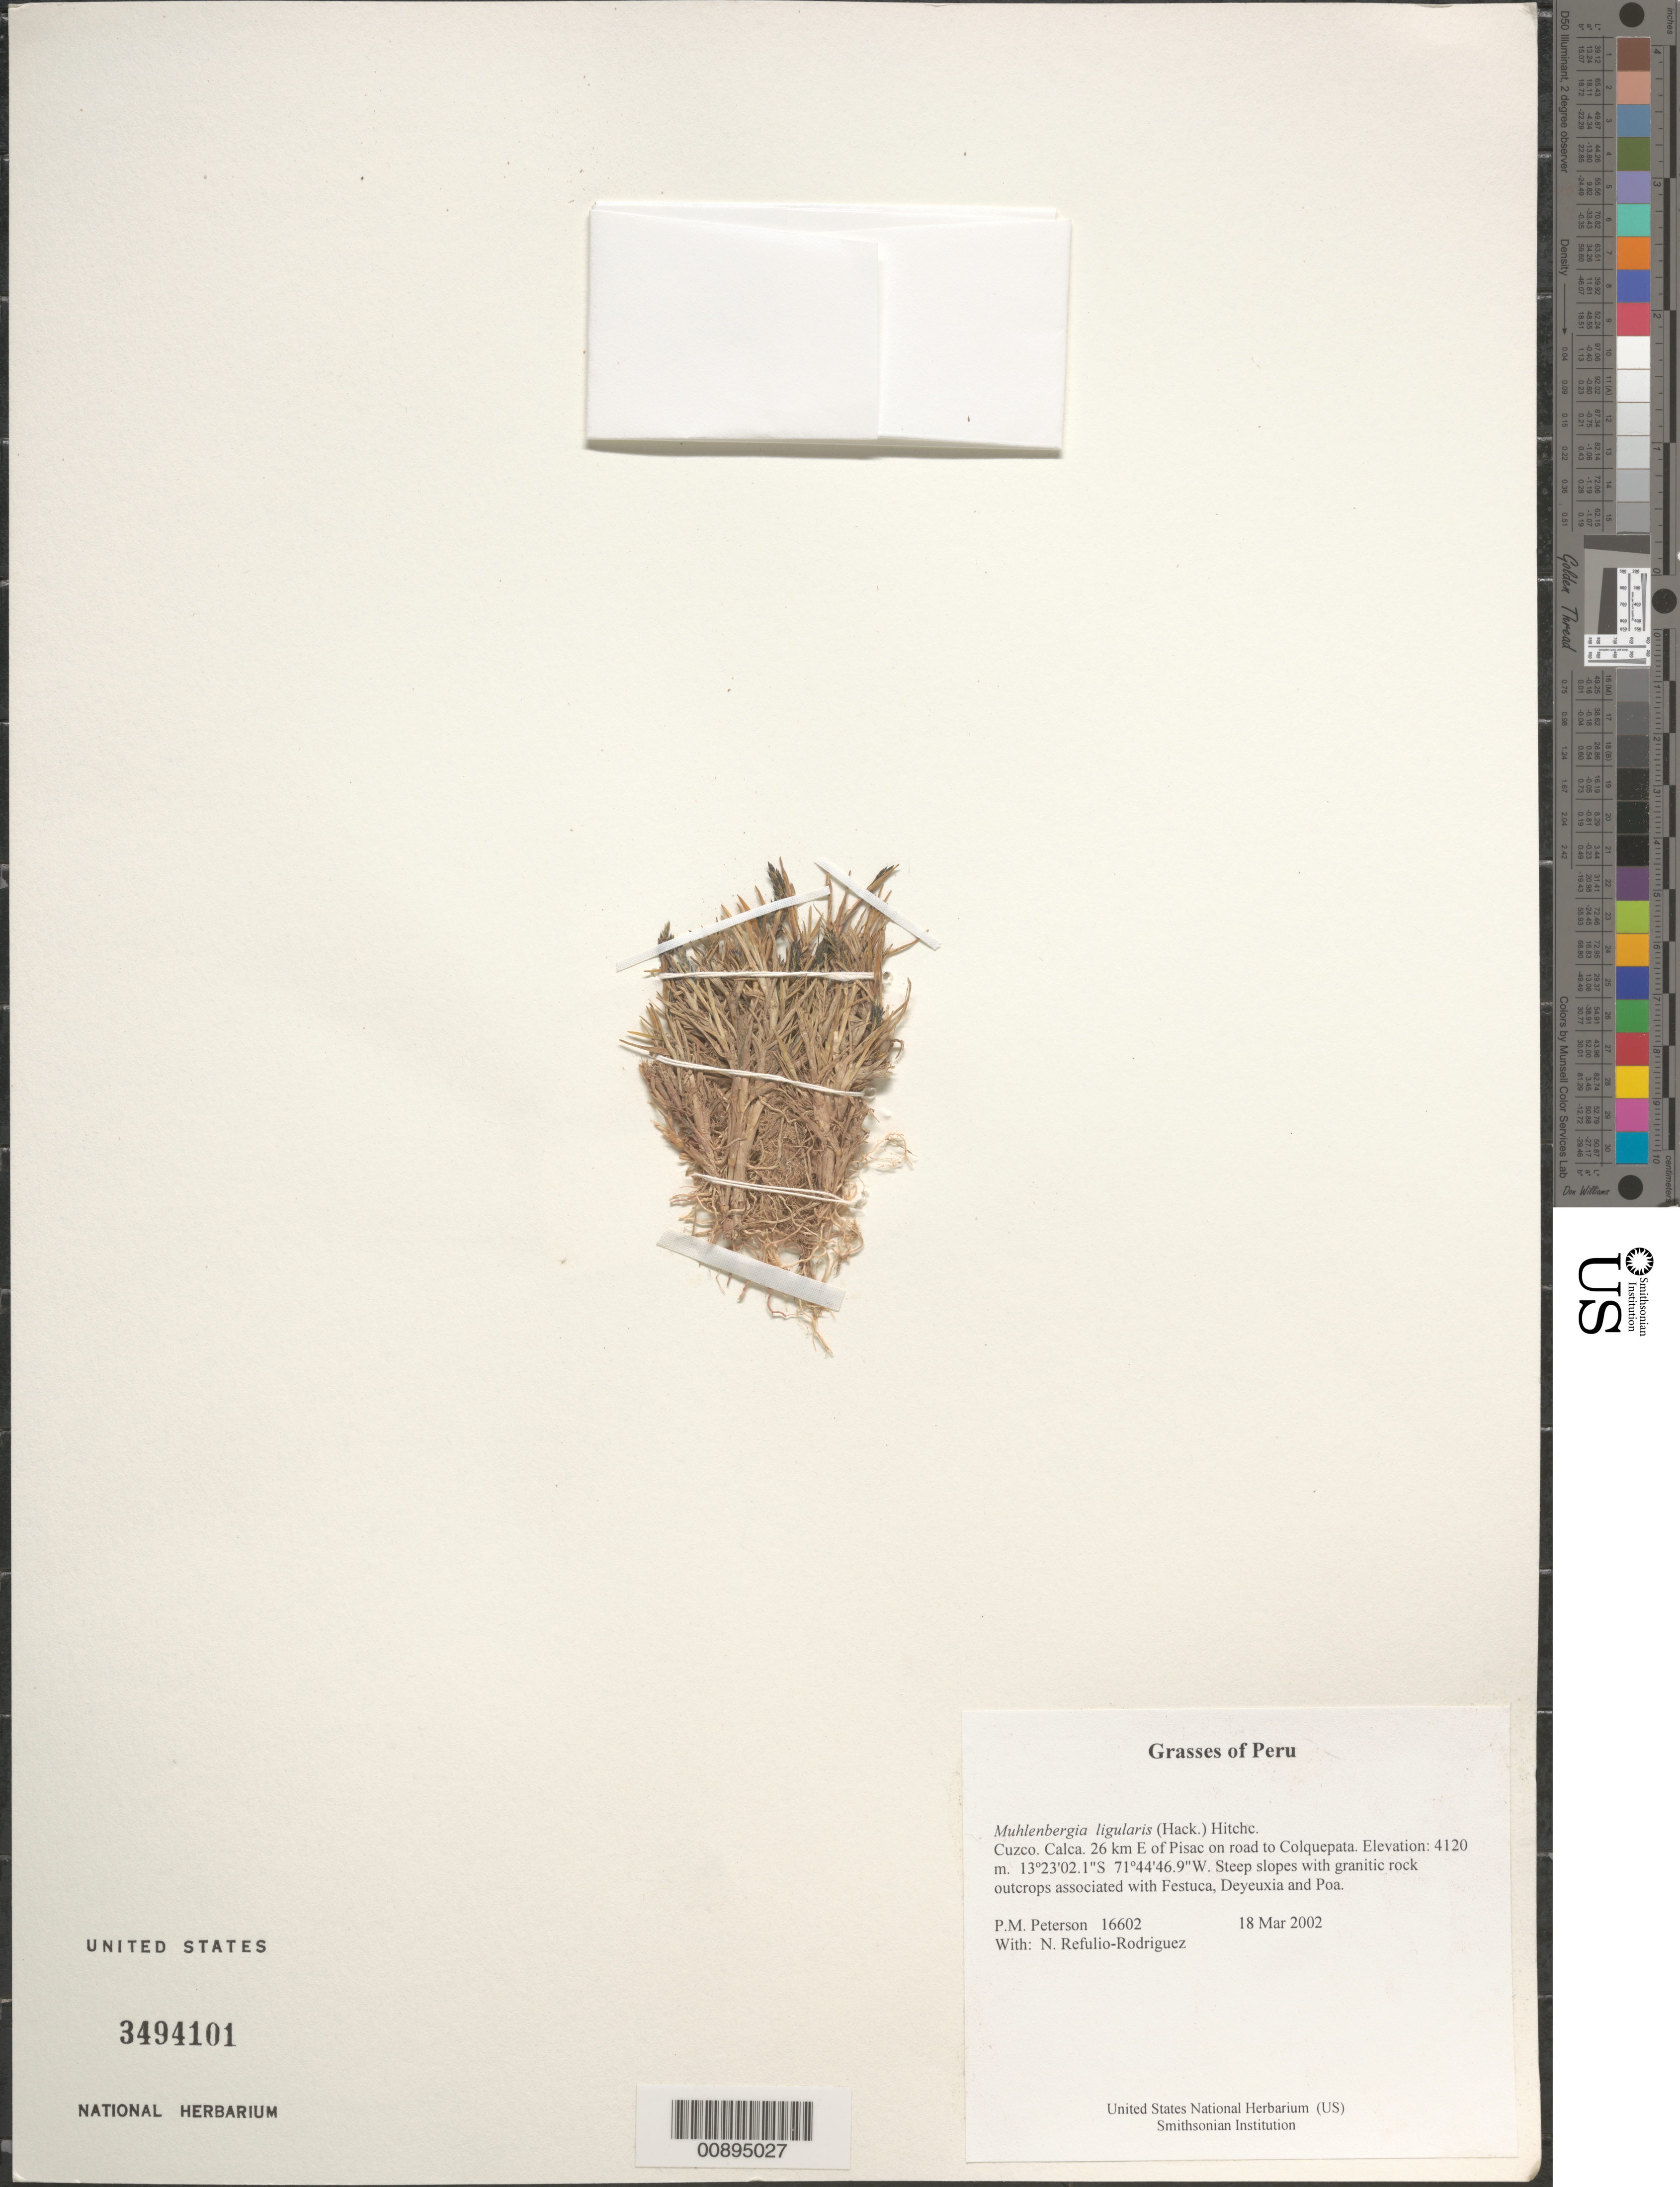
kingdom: Plantae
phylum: Tracheophyta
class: Liliopsida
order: Poales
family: Poaceae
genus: Muhlenbergia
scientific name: Muhlenbergia ligularis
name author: (Hack.) Hitchc.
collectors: P. M. Peterson & N. Refulio-Rodríguez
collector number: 16602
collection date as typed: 18 Mar 2002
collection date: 2002-03-18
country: Peru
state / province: Cusco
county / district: Calca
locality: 26 km E of Pisac on road to Colquepata.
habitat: Steep slopes with granitic rock outcrops associated with ~Festuca, Deyeuxia and Poa~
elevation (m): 4120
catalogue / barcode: US 3494101